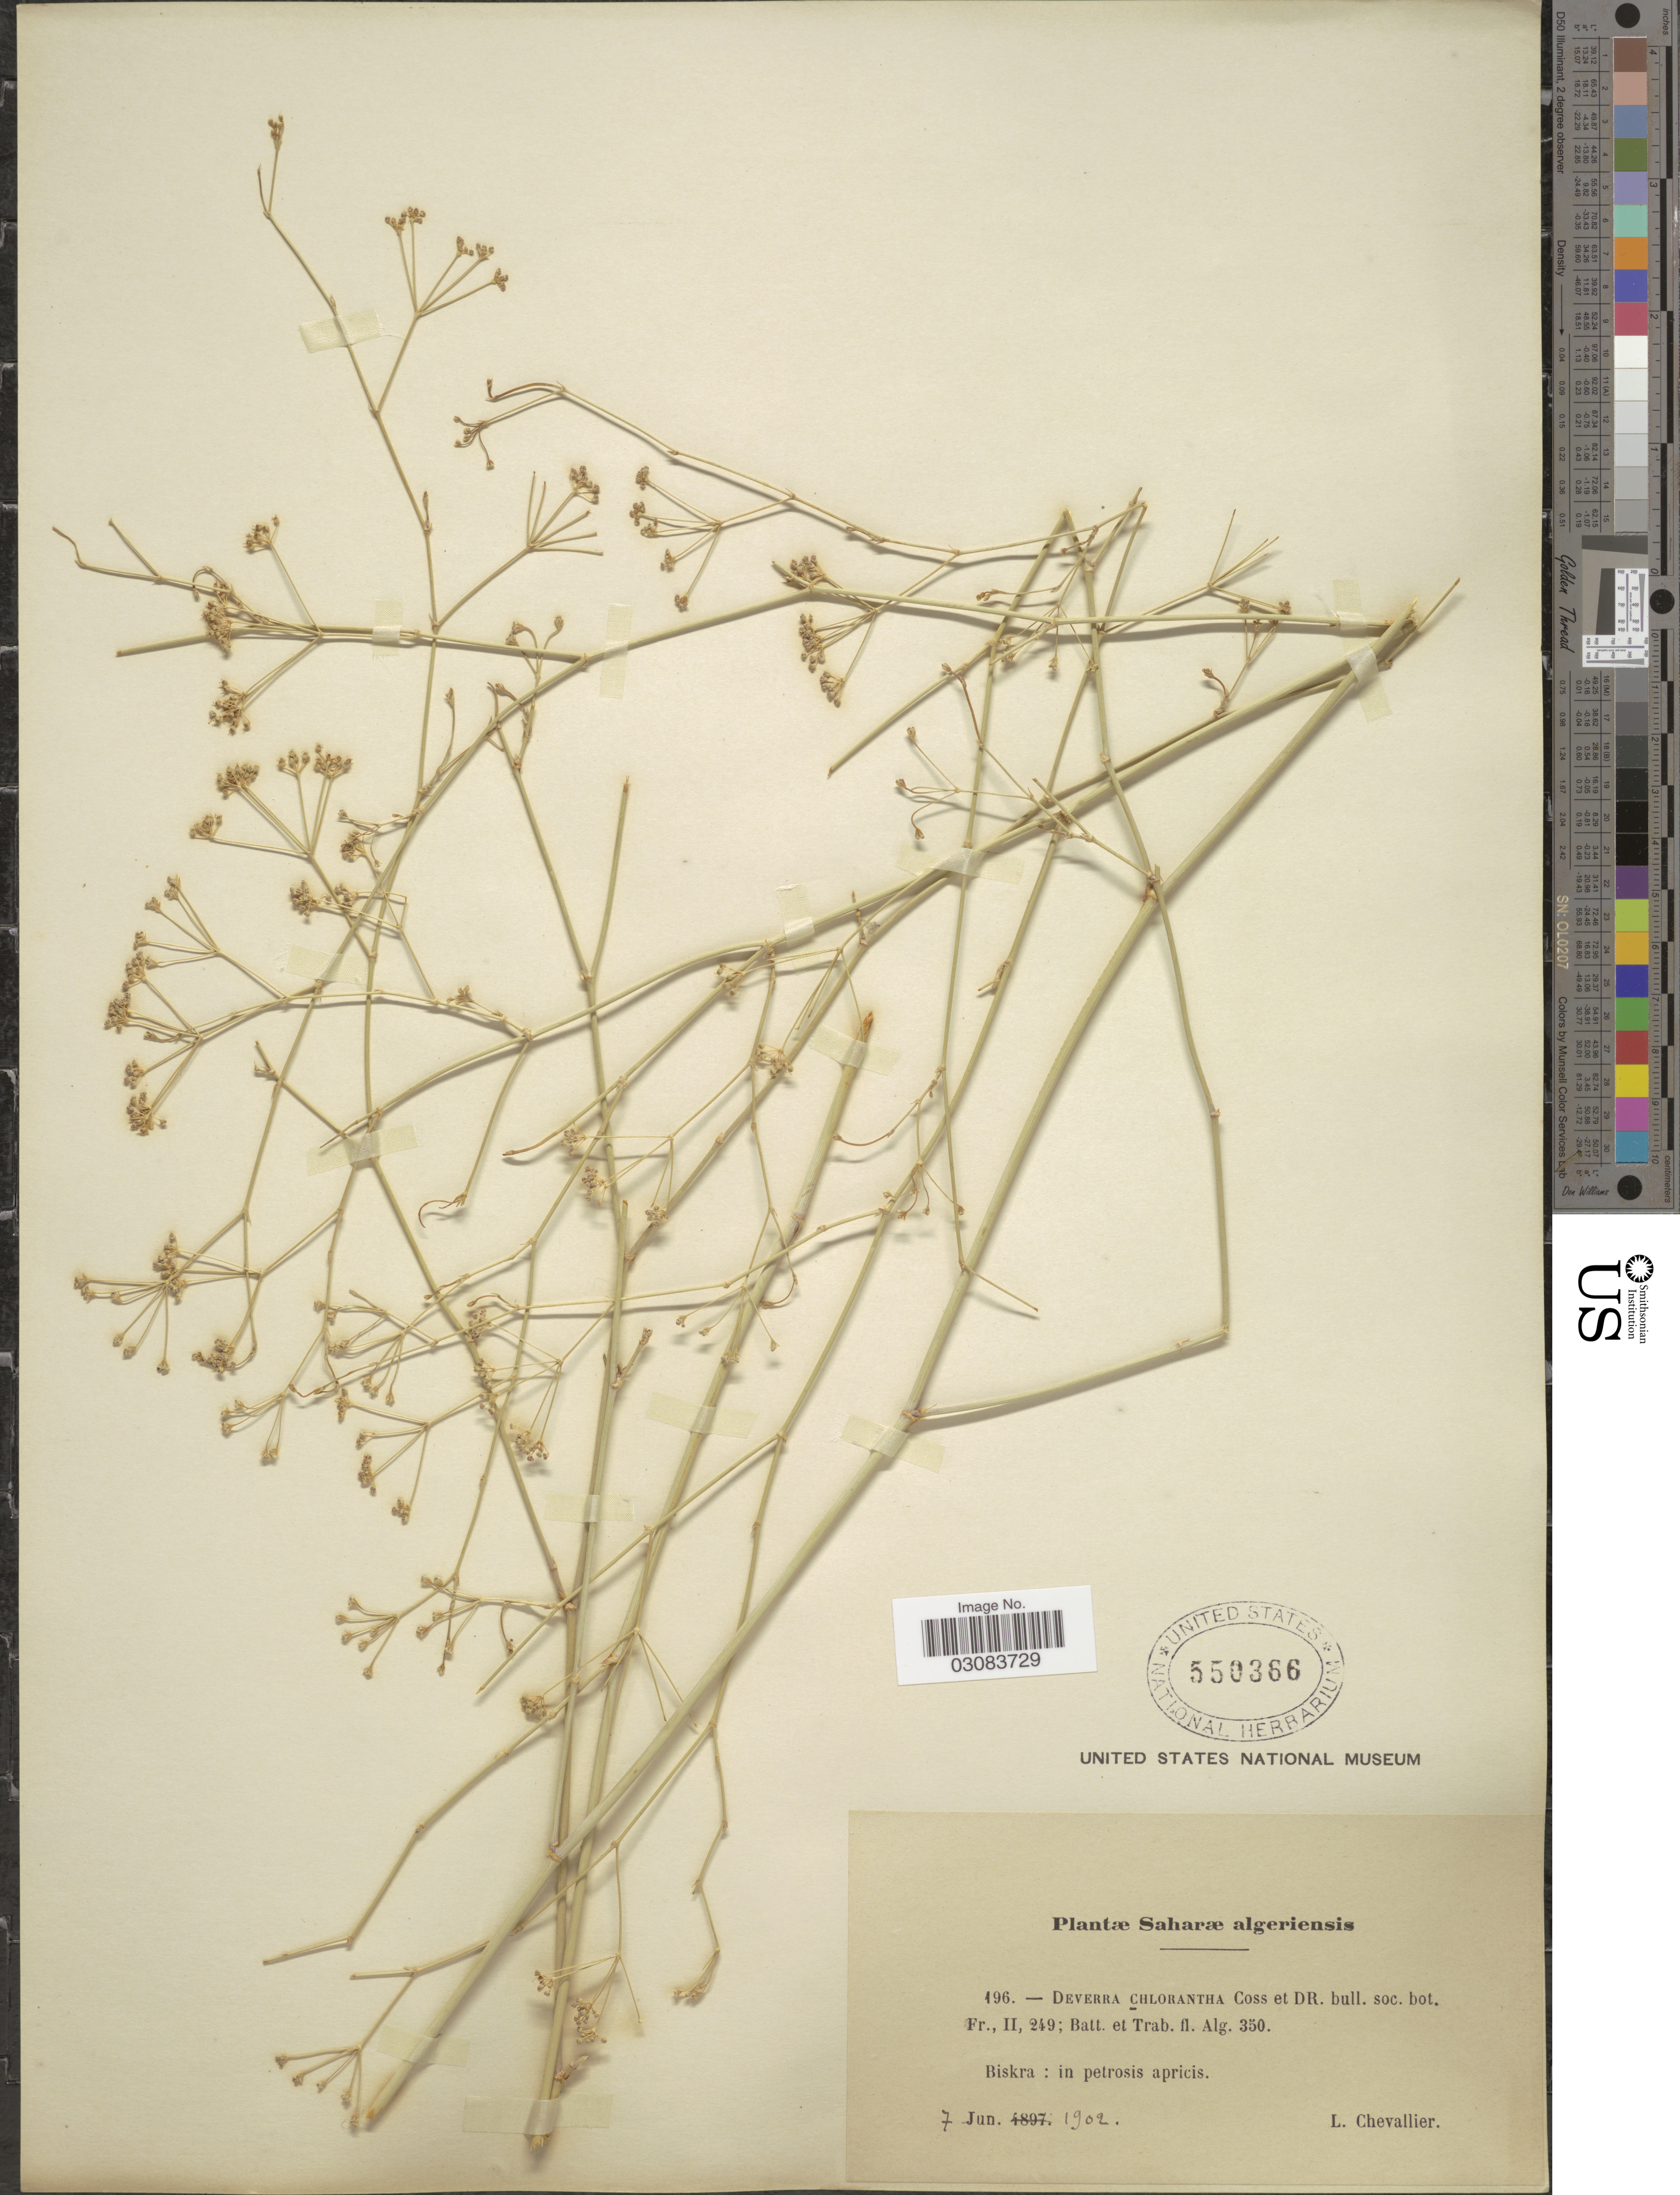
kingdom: Plantae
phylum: Tracheophyta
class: Magnoliopsida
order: Apiales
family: Apiaceae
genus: Deverra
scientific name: Deverra denudata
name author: (Viv.) Pfisterer & Podlech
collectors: L. Chevallier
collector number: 196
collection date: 1902-06-07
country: Algeria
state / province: Biskra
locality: Saharæ. In petrosis apricis.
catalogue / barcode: US 550366